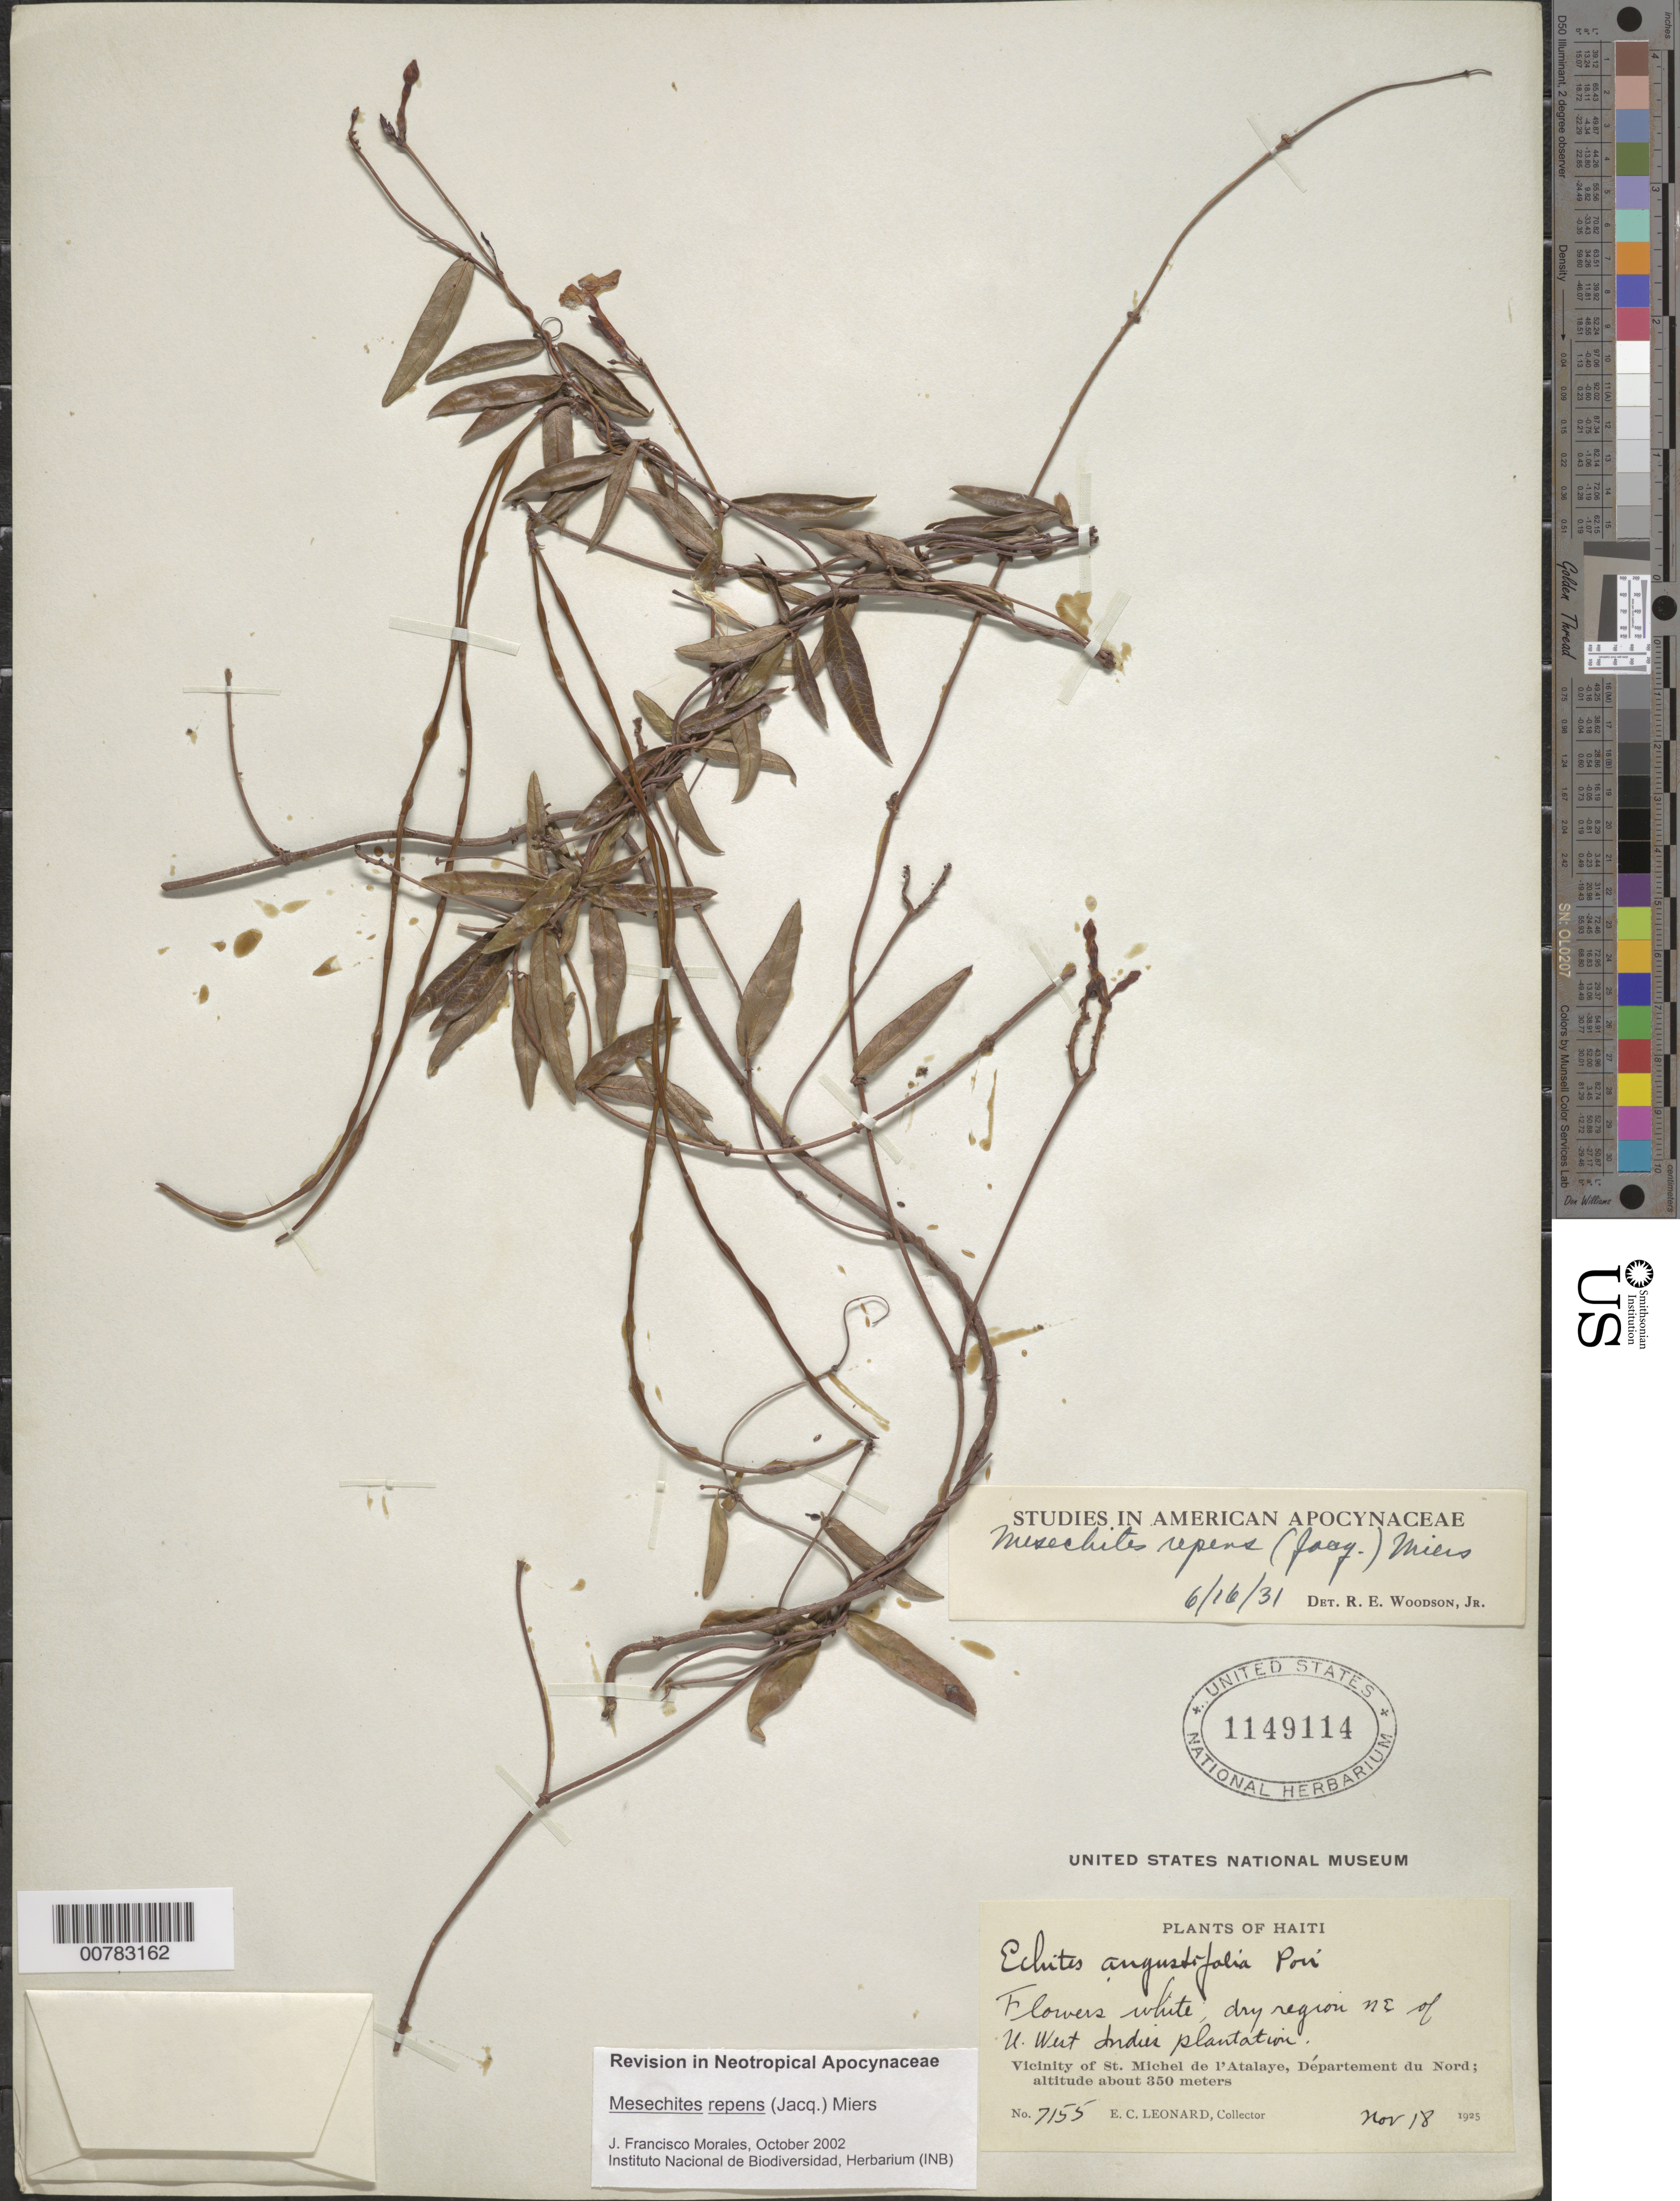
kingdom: Plantae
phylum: Tracheophyta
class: Magnoliopsida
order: Gentianales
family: Apocynaceae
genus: Mesechites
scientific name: Mesechites repens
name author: (Jacq.) Miers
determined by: Morales, J. F.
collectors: E. C. Leonard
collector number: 7155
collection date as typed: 18 Nov 1925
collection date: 1925-11-18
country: Haiti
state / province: Nord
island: Hispaniola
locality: Vicinity of St. Michel de l'Atalaye, NE of U. West Indies plantation.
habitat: Dry region.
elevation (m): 350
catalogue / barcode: US 1149114